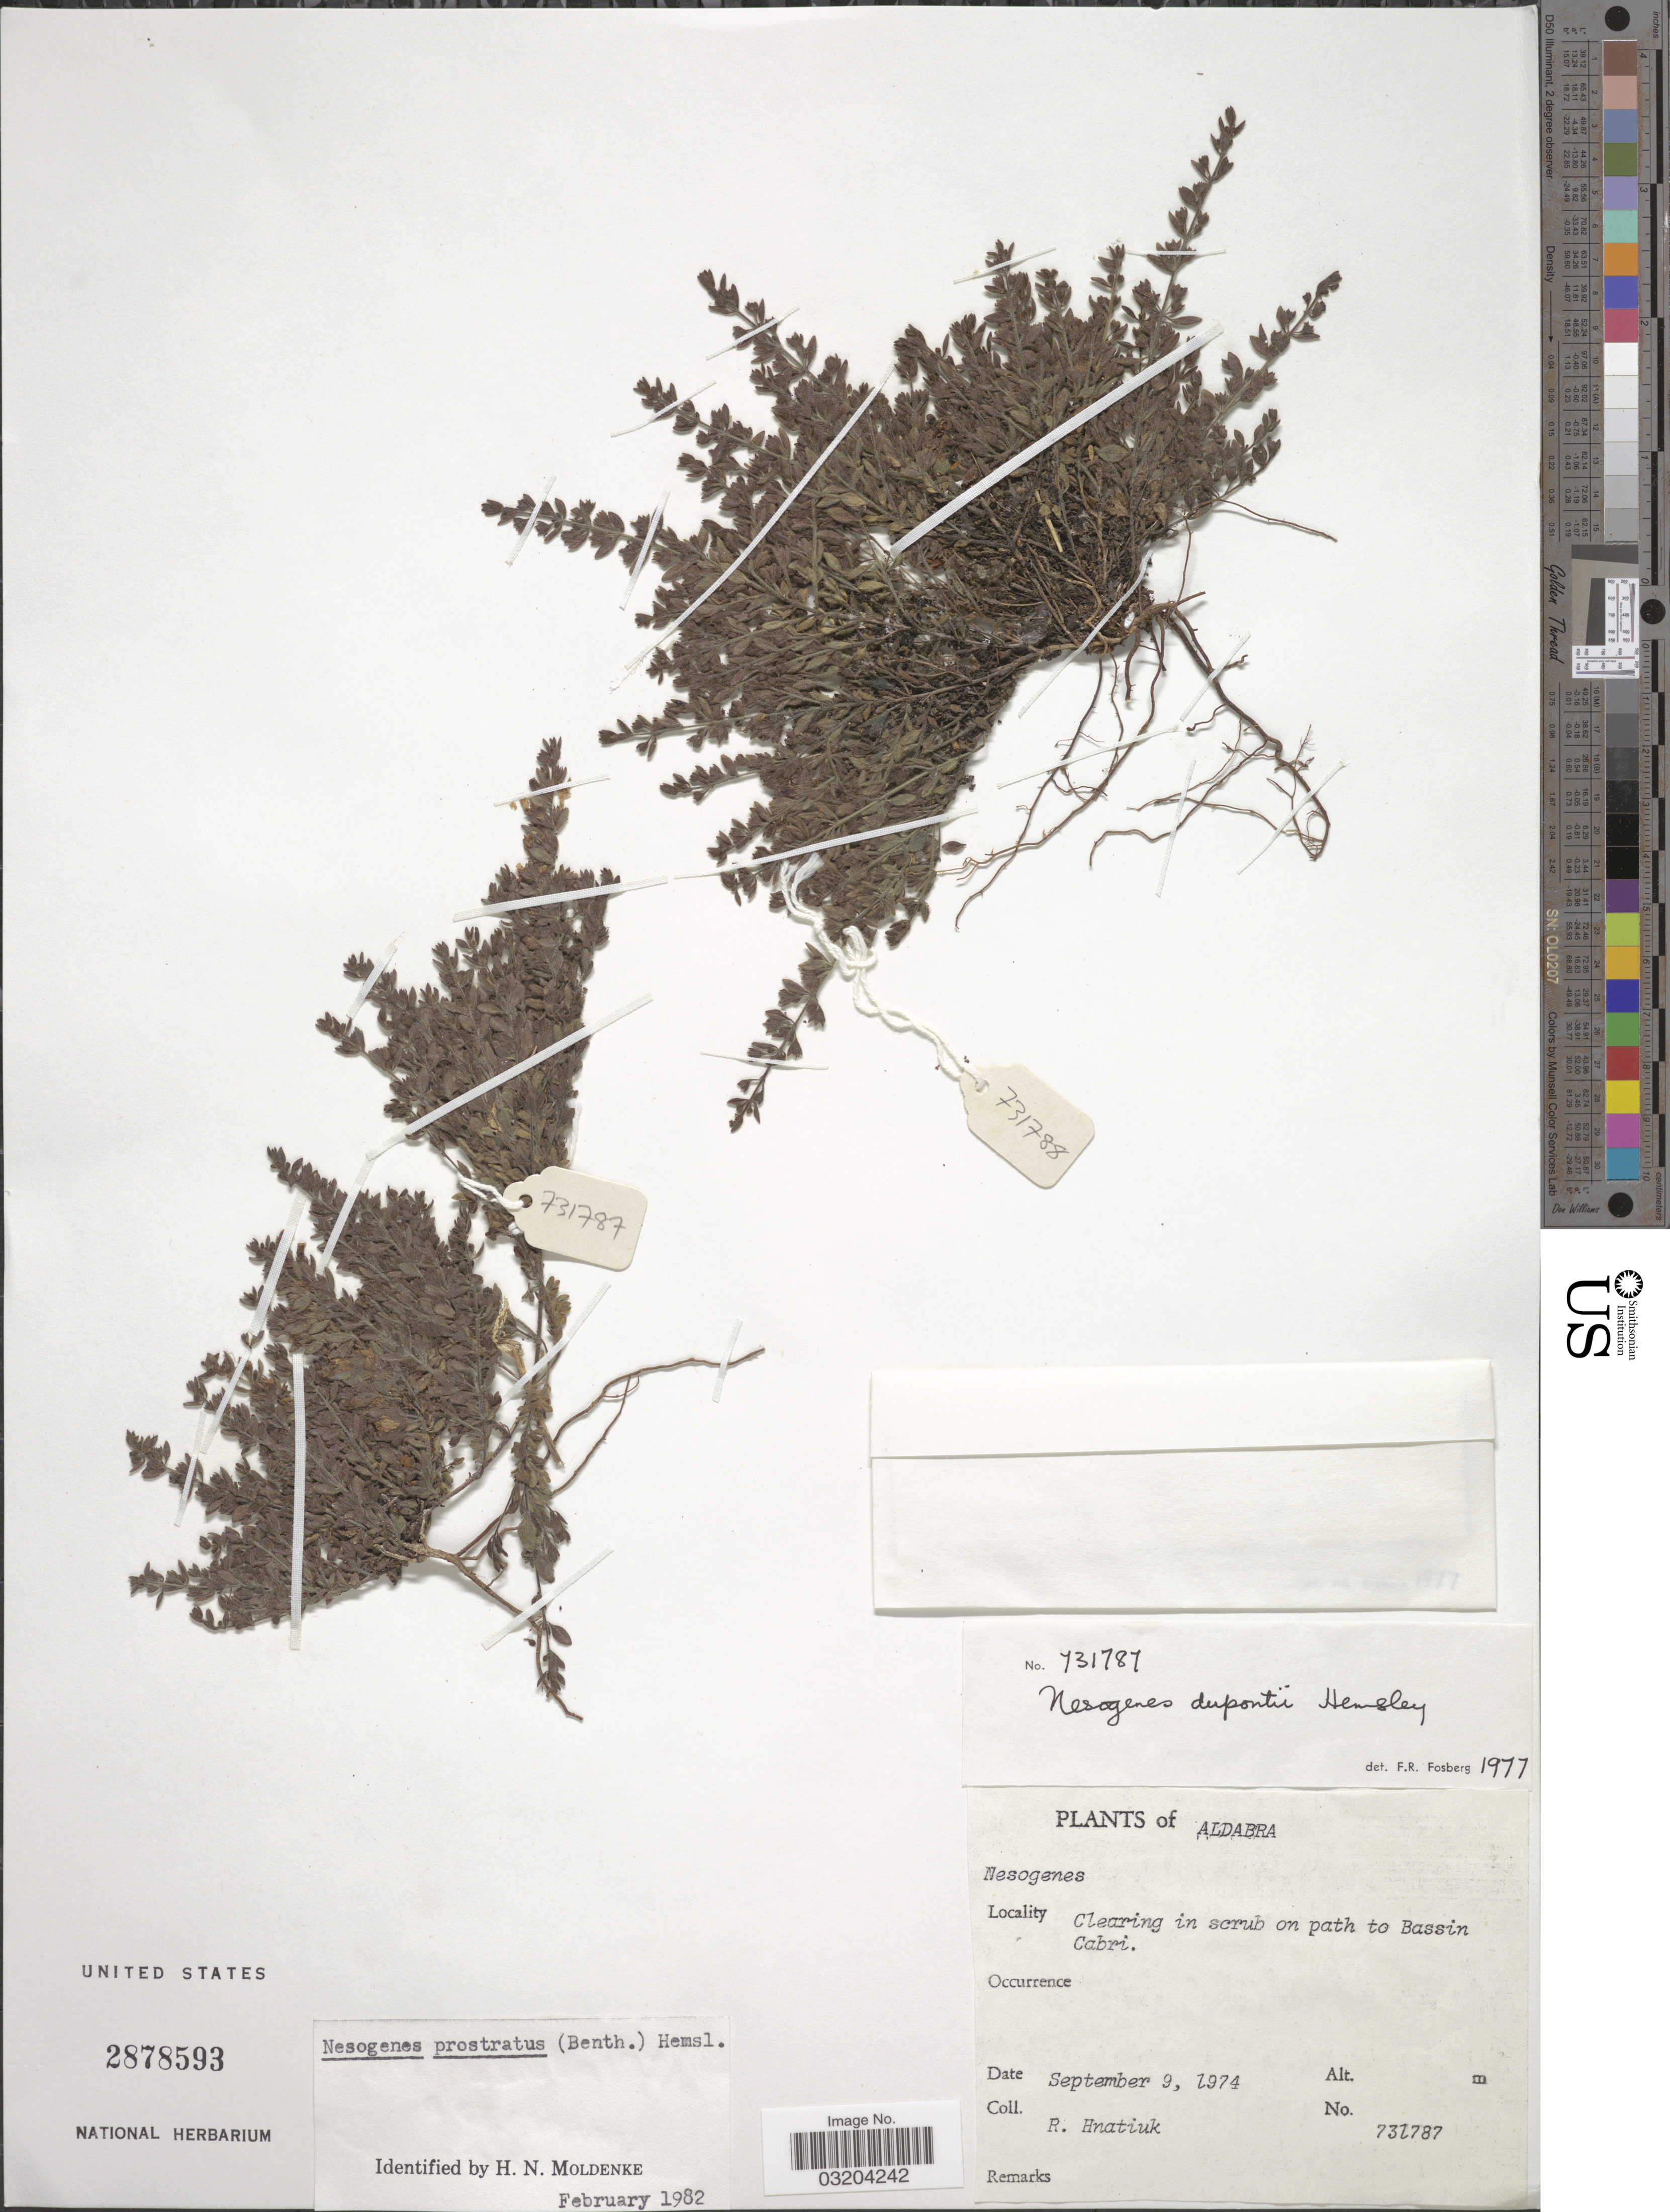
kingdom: Plantae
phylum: Tracheophyta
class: Magnoliopsida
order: Lamiales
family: Orobanchaceae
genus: Nesogenes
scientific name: Nesogenes prostrata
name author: (Benth.) Hemsl.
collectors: R. Hnatiuk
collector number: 731787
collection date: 1974-09-09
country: Seychelles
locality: Aldabra. Clearing in scrub on path to Bassin Cabri.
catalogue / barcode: US 2878593